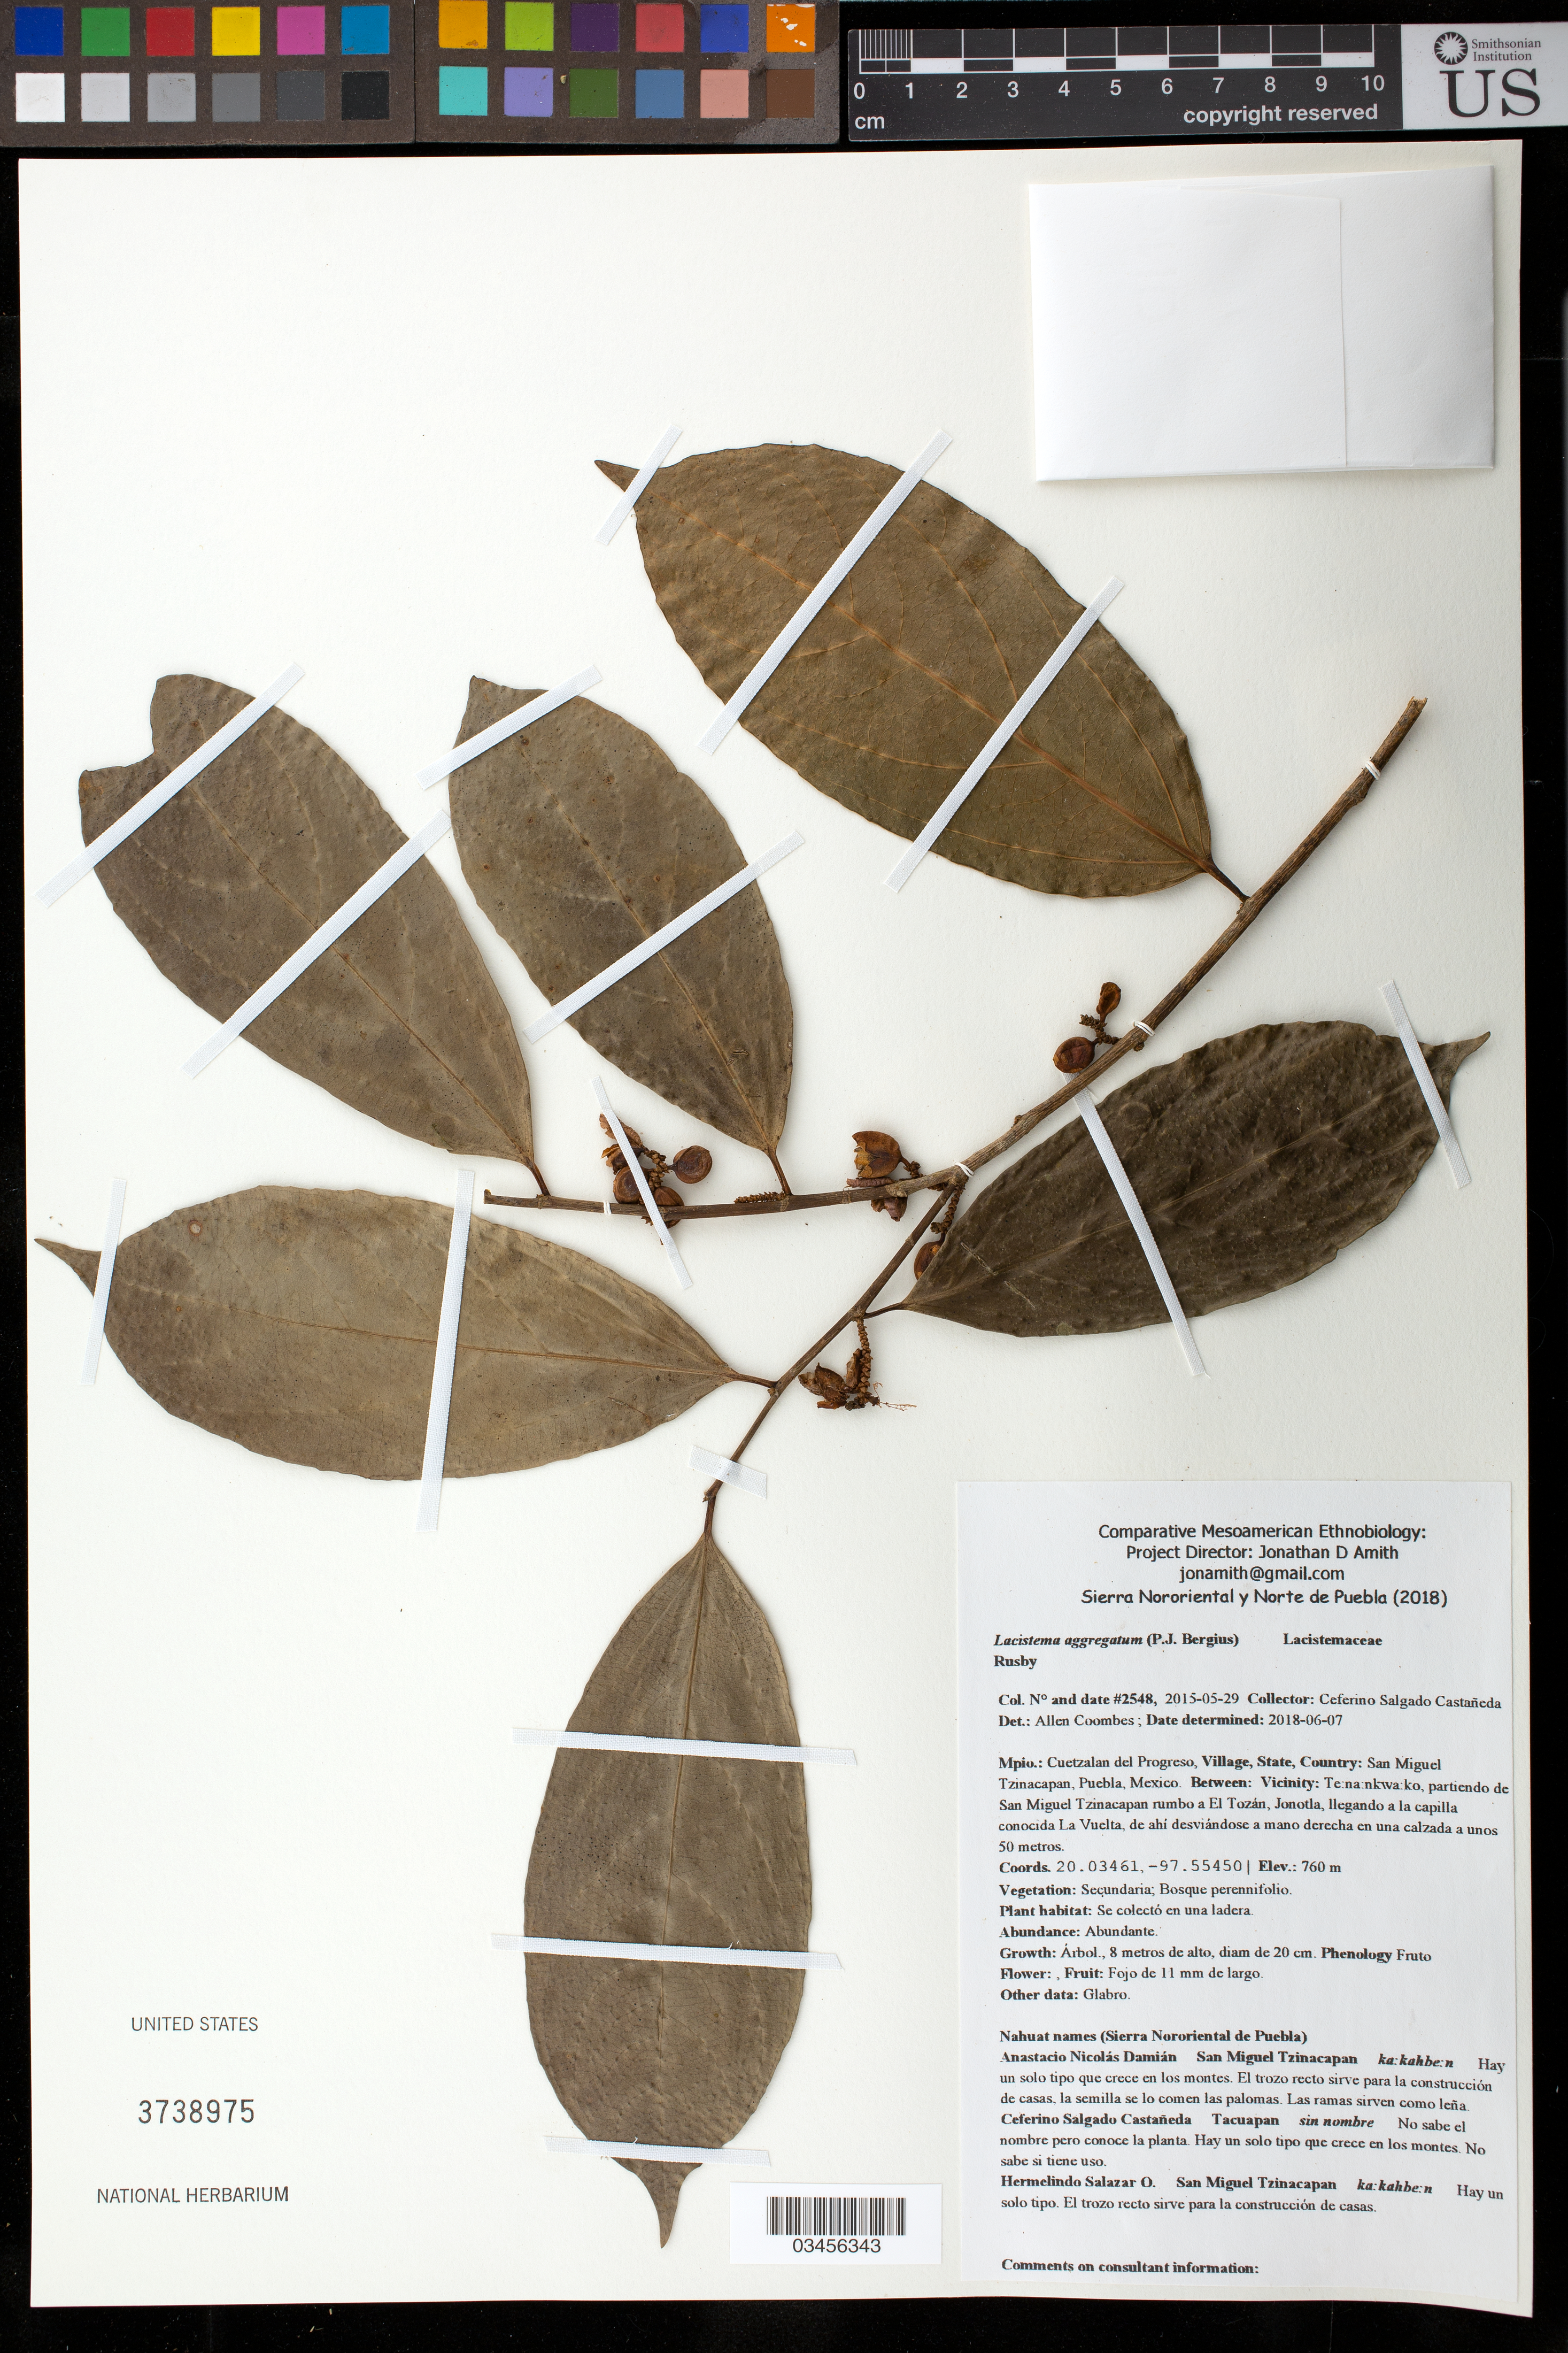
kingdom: Plantae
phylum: Tracheophyta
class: Magnoliopsida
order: Malpighiales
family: Lacistemataceae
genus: Lacistema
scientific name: Lacistema aggregatum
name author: (P.J. Bergius) Rusby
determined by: Coombes, Allen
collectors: C. Salgado Castañeda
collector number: CSC_02548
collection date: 2015-05-29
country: México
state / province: Puebla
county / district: Cuetzalan del Progreso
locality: PUEBLO: San Miguel Tzinacapan; LOCALIDAD EXACTA: Te:na:nkwa:ko, partiendo de San Miguel Tzinacapan rumbo a El Tozán, Jonotla, llegando a la capilla conocida La Vuelta, de ahí desviándose a mano derecha en una calzada a unos 50 metros.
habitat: Bosque perennifolio | Se colectó en una ladera.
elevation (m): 760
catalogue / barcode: US 3738975